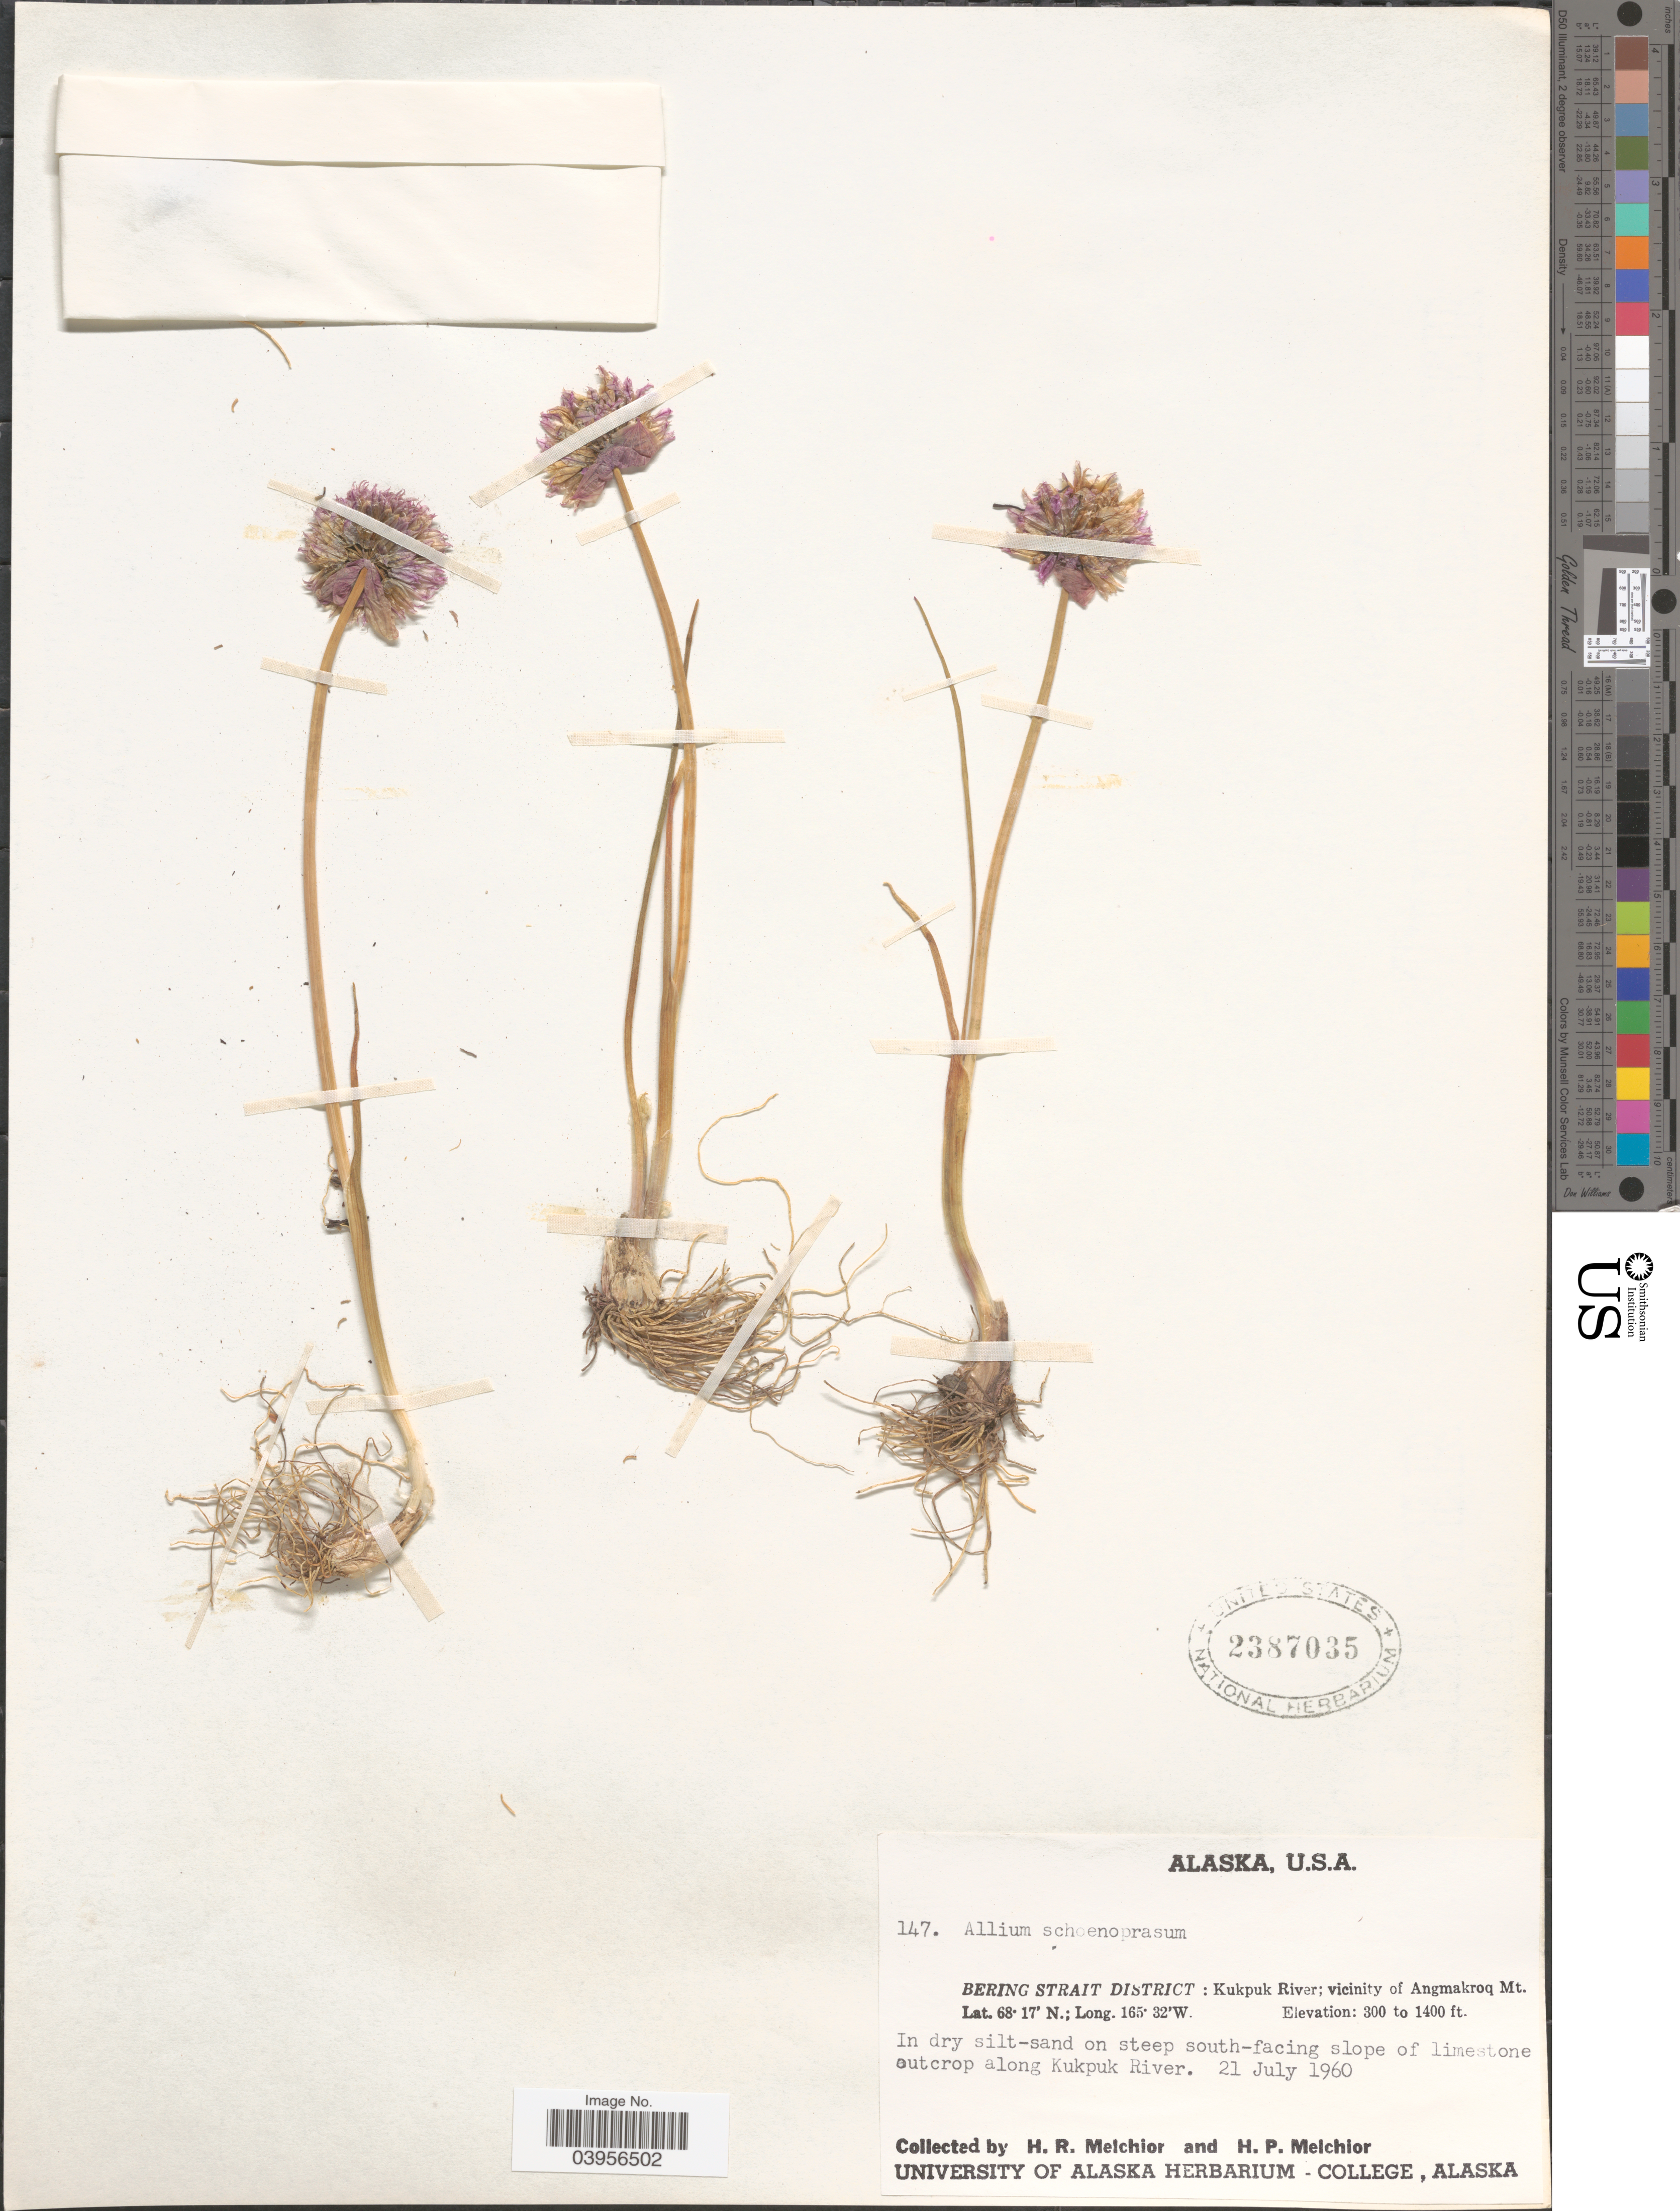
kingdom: Plantae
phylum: Tracheophyta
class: Liliopsida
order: Asparagales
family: Amaryllidaceae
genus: Allium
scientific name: Allium schoenoprasum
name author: L.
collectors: H. R. Melchior & H. P. Melchior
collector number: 147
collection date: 1960-07-21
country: United States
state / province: Alaska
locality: Bering Strait District: Kukpuk River; vicinity of Angmakroq Mt. On steep south-facing slope of limestone outcrop along Kukpuk River.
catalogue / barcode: US 2387035